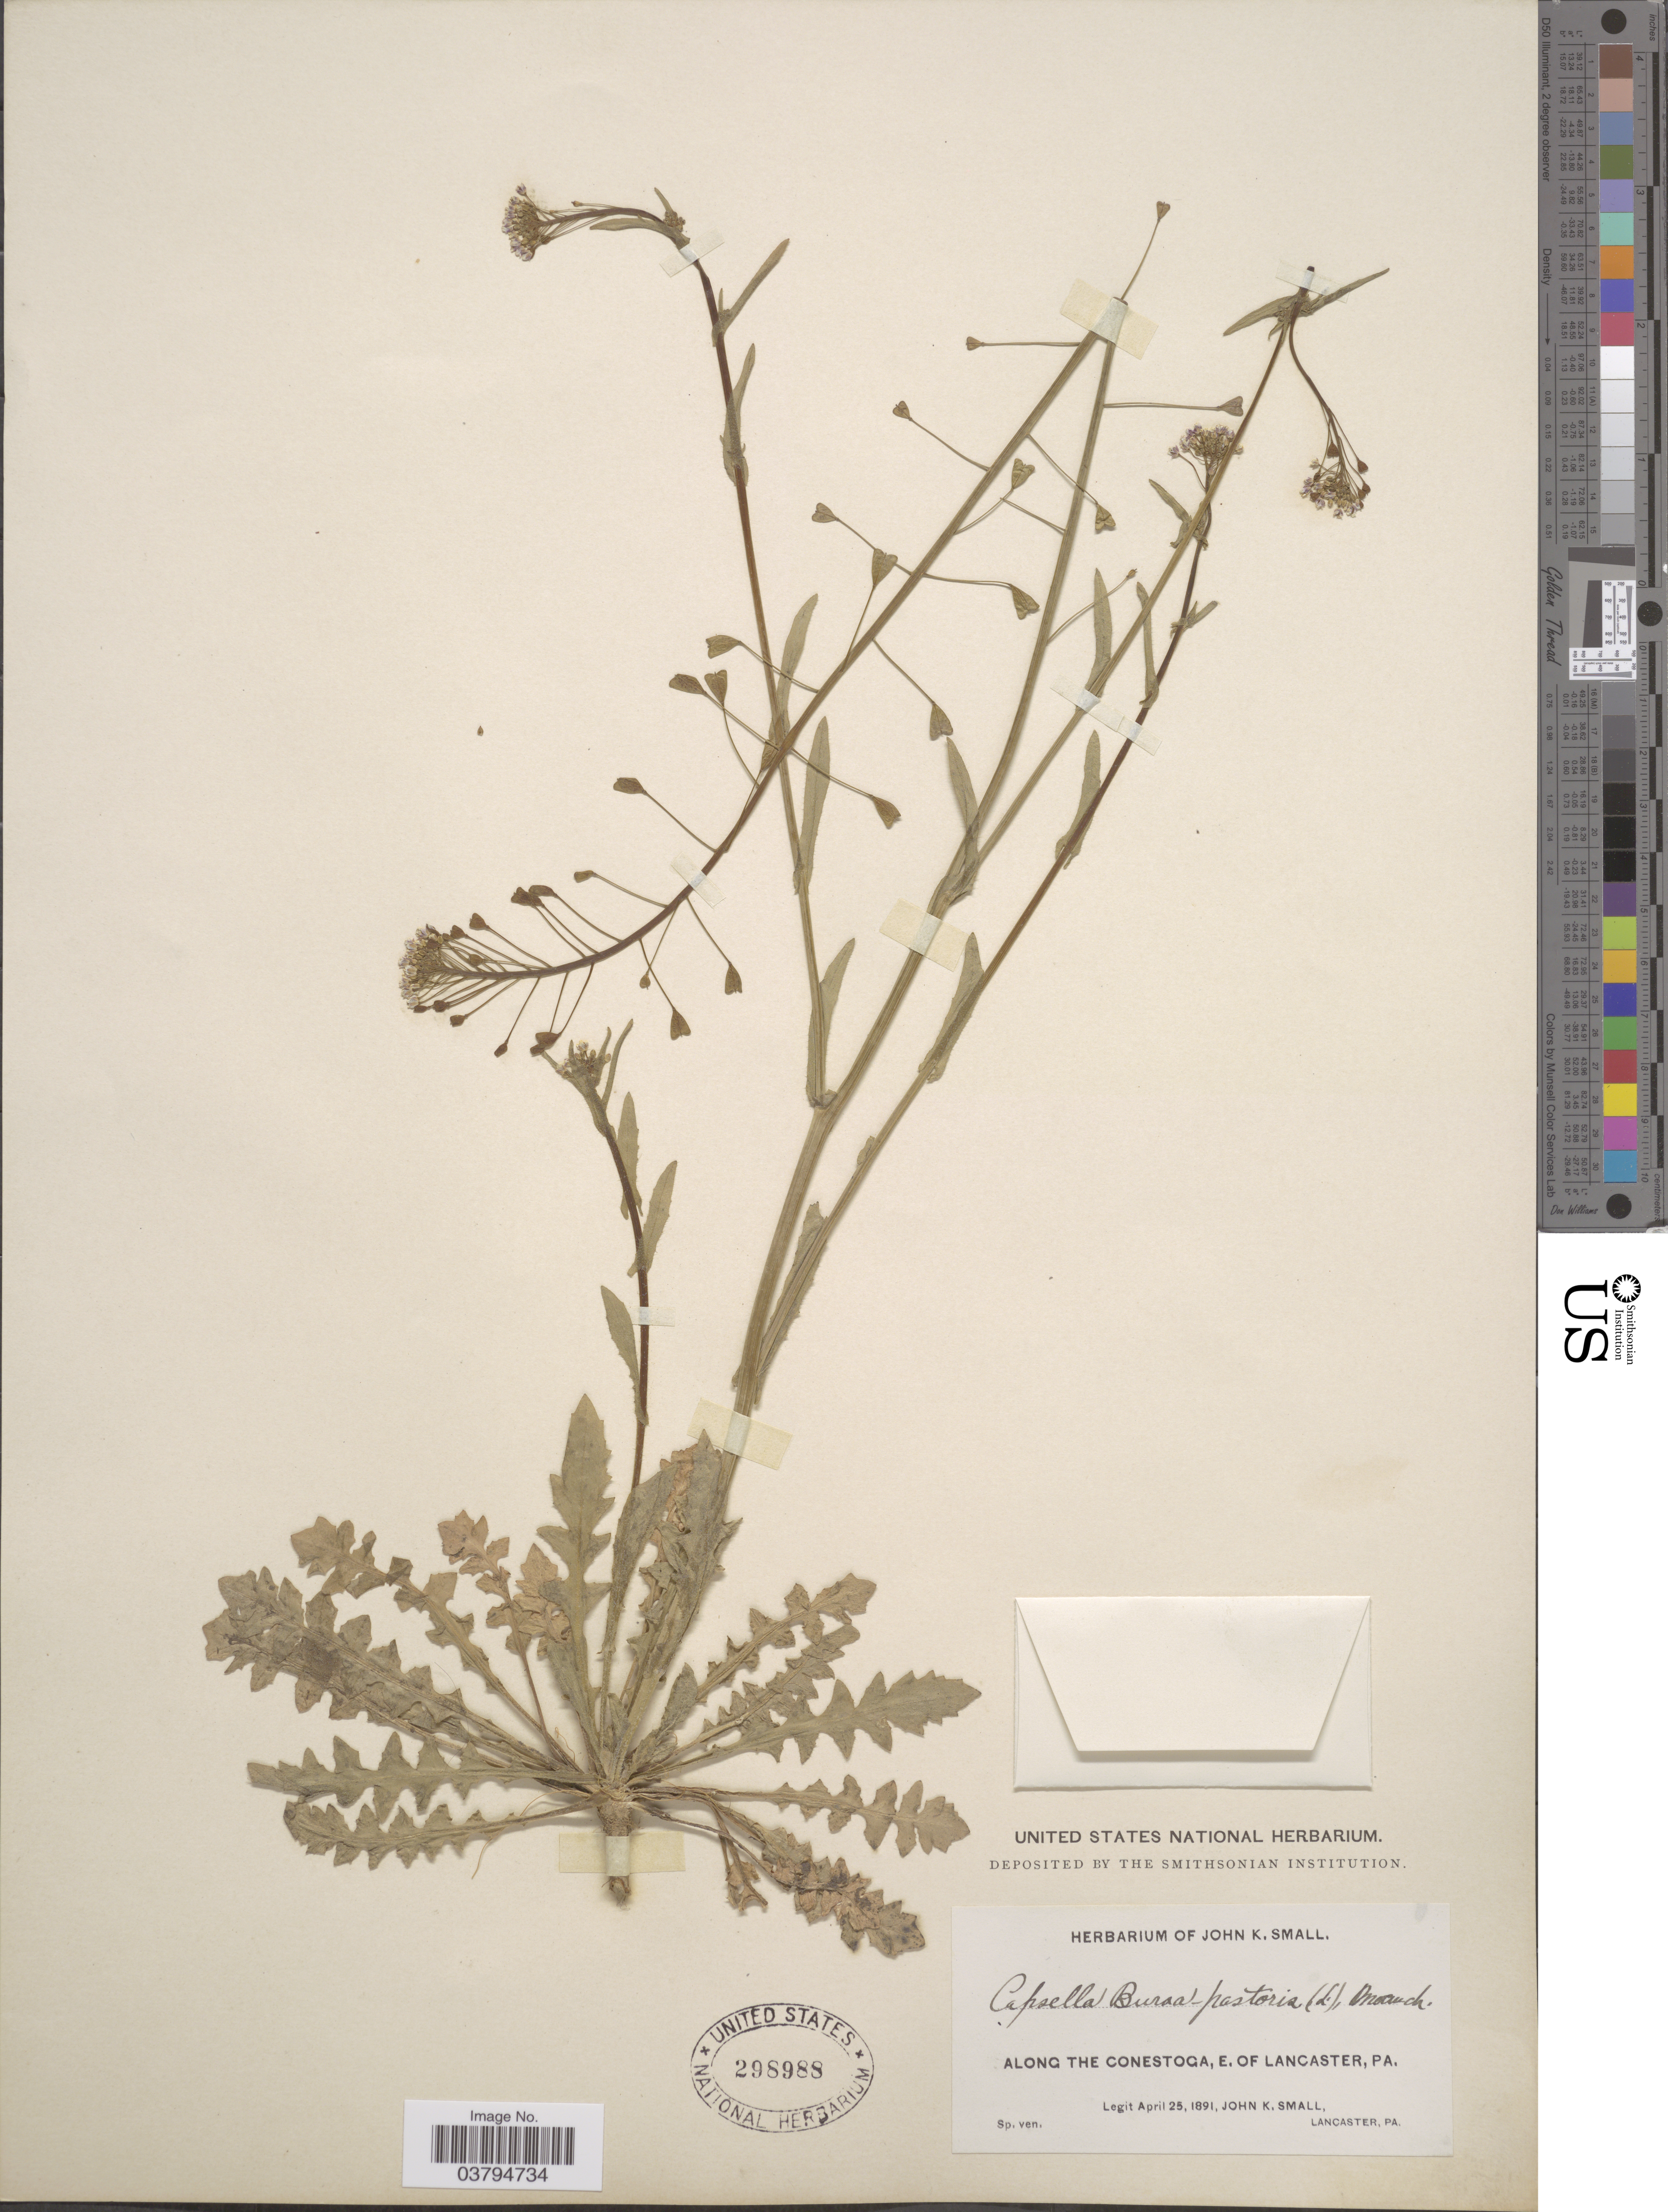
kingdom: Plantae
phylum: Tracheophyta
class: Magnoliopsida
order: Brassicales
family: Brassicaceae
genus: Capsella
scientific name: Capsella bursa-pastoris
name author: (L.) Medik.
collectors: J. K. Small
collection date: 1891-04-25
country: United States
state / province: Pennsylvania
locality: Along the Conestoga, E. of Lancaster.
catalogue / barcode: US 298988